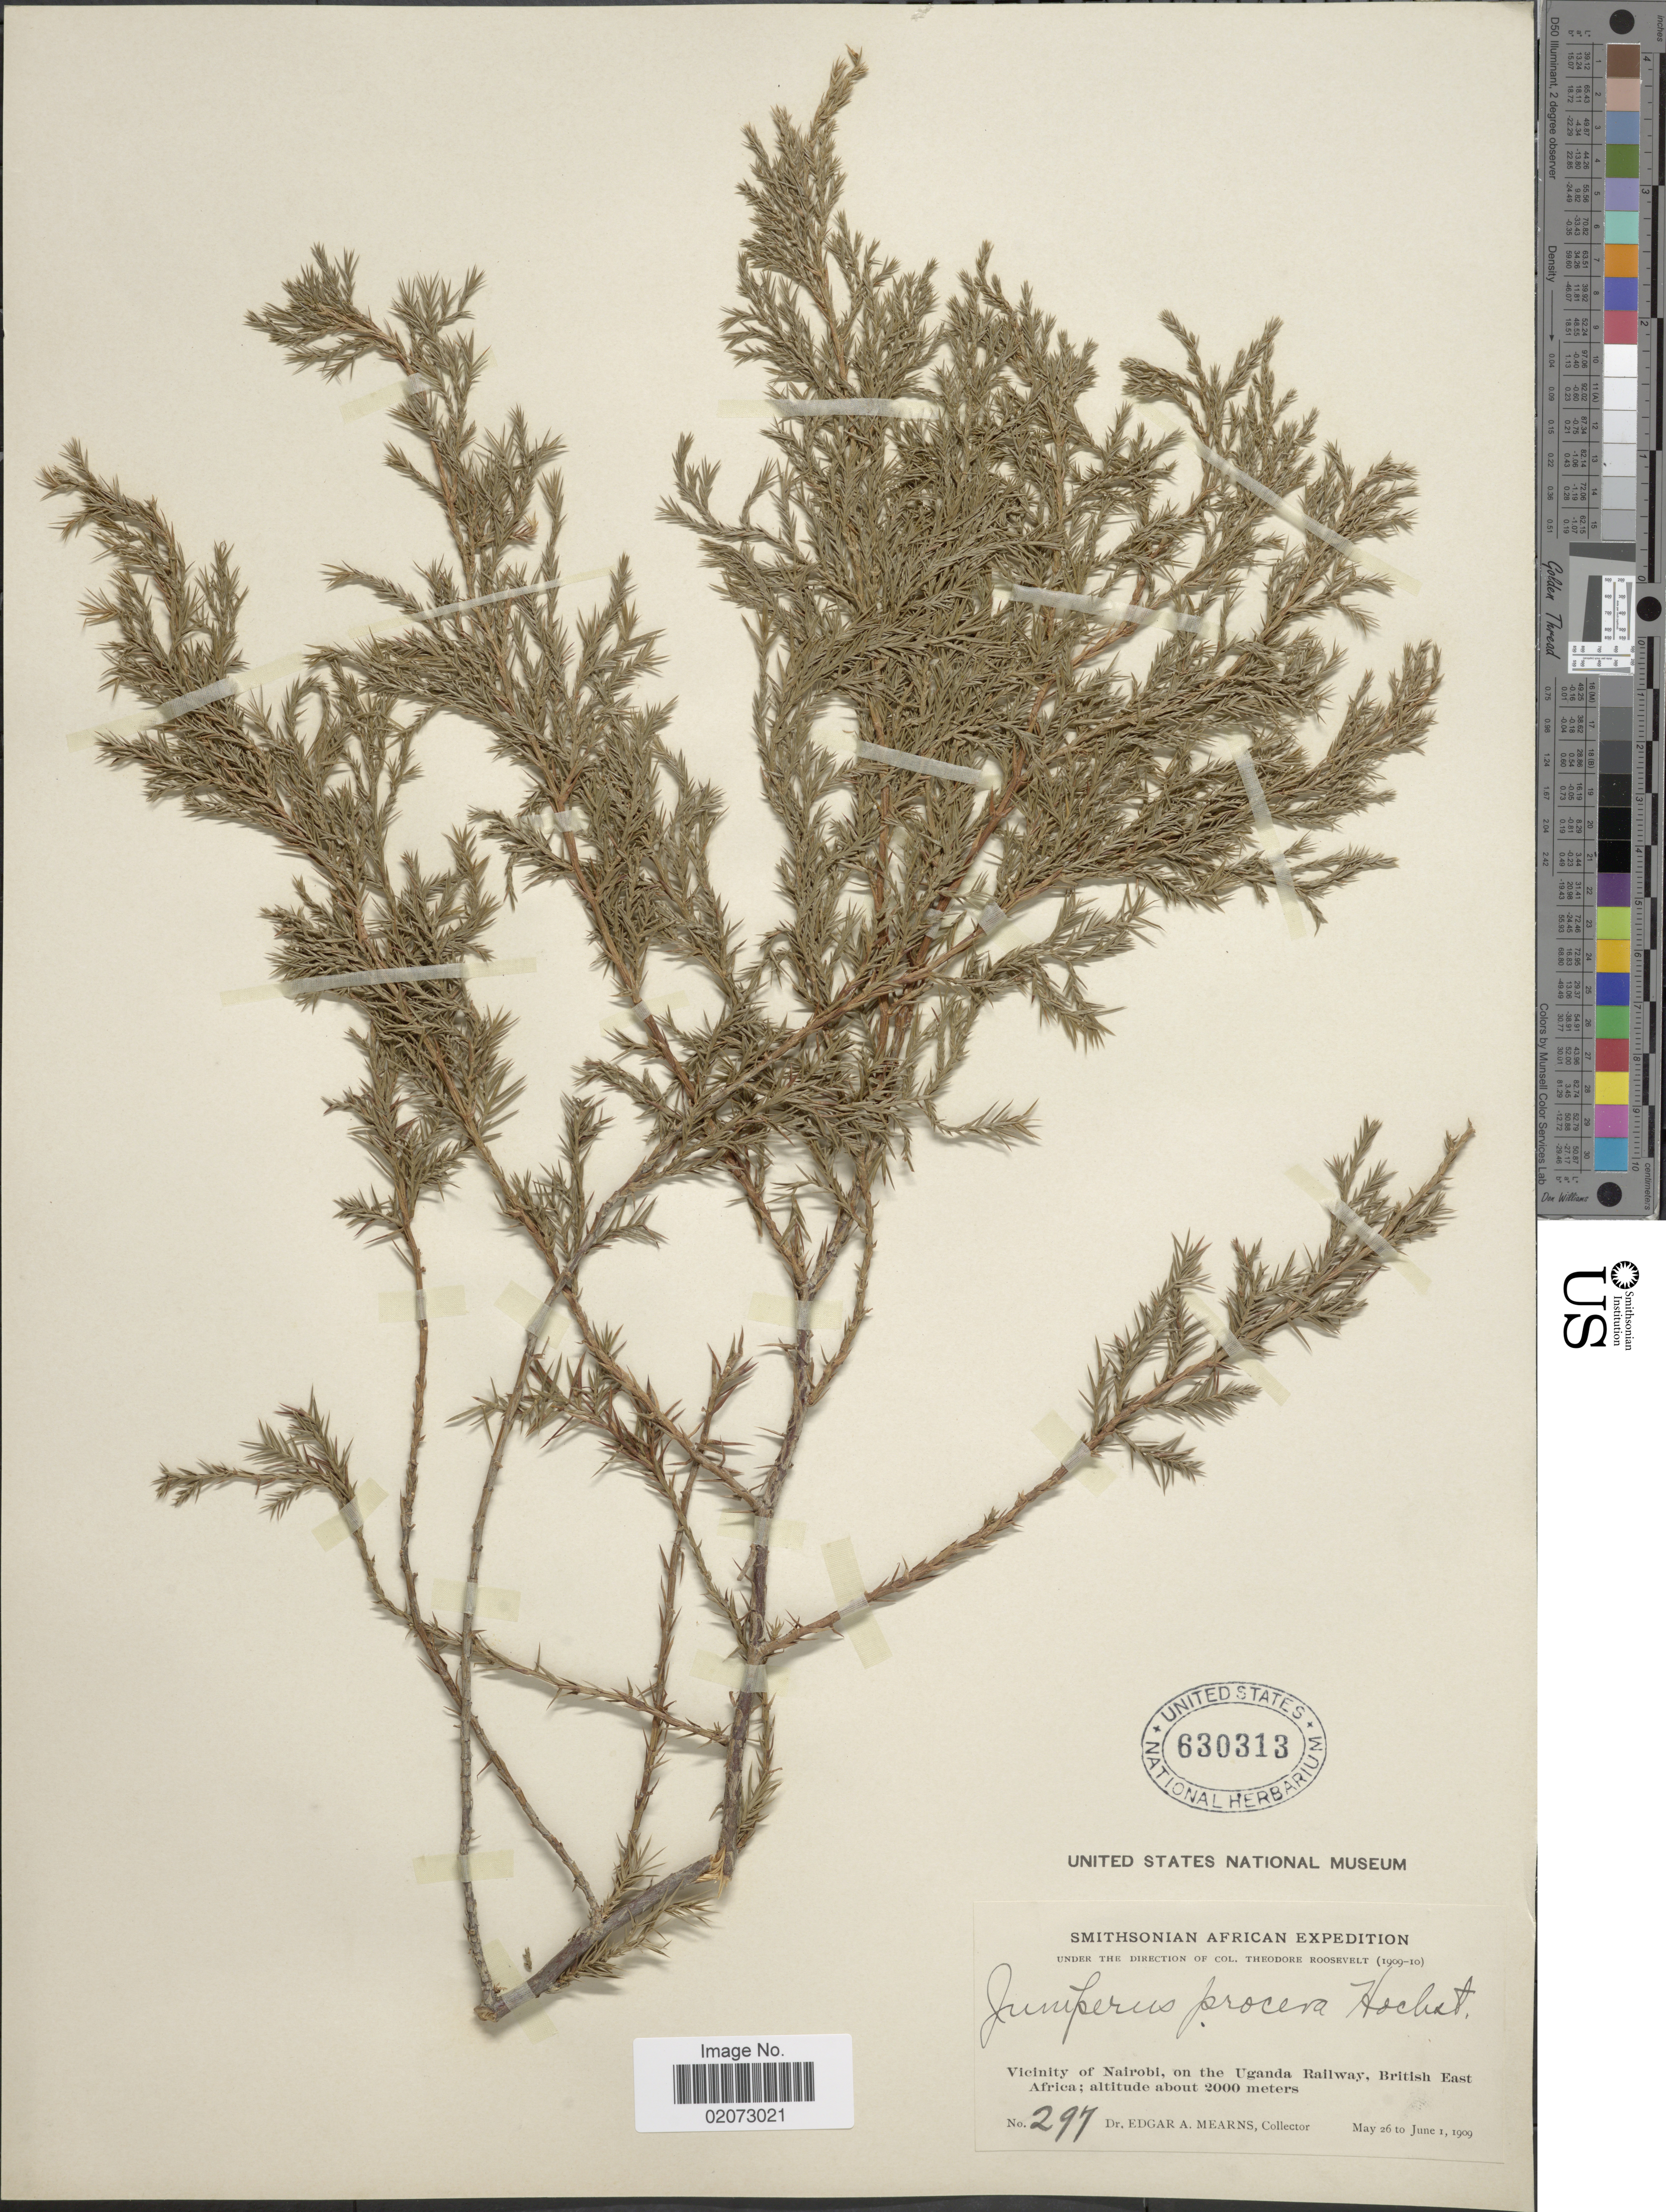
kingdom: Plantae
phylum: Tracheophyta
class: Pinopsida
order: Pinales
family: Cupressaceae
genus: Juniperus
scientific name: Juniperus procera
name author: Hochst. ex Endl.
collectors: E. A. Mearns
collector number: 297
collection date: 1909-05-26/1909-06-01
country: Kenya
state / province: Nairobi Area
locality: Vicinity of Nairobi, on the Uganda Railway, British East Africa.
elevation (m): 2000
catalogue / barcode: US 630313